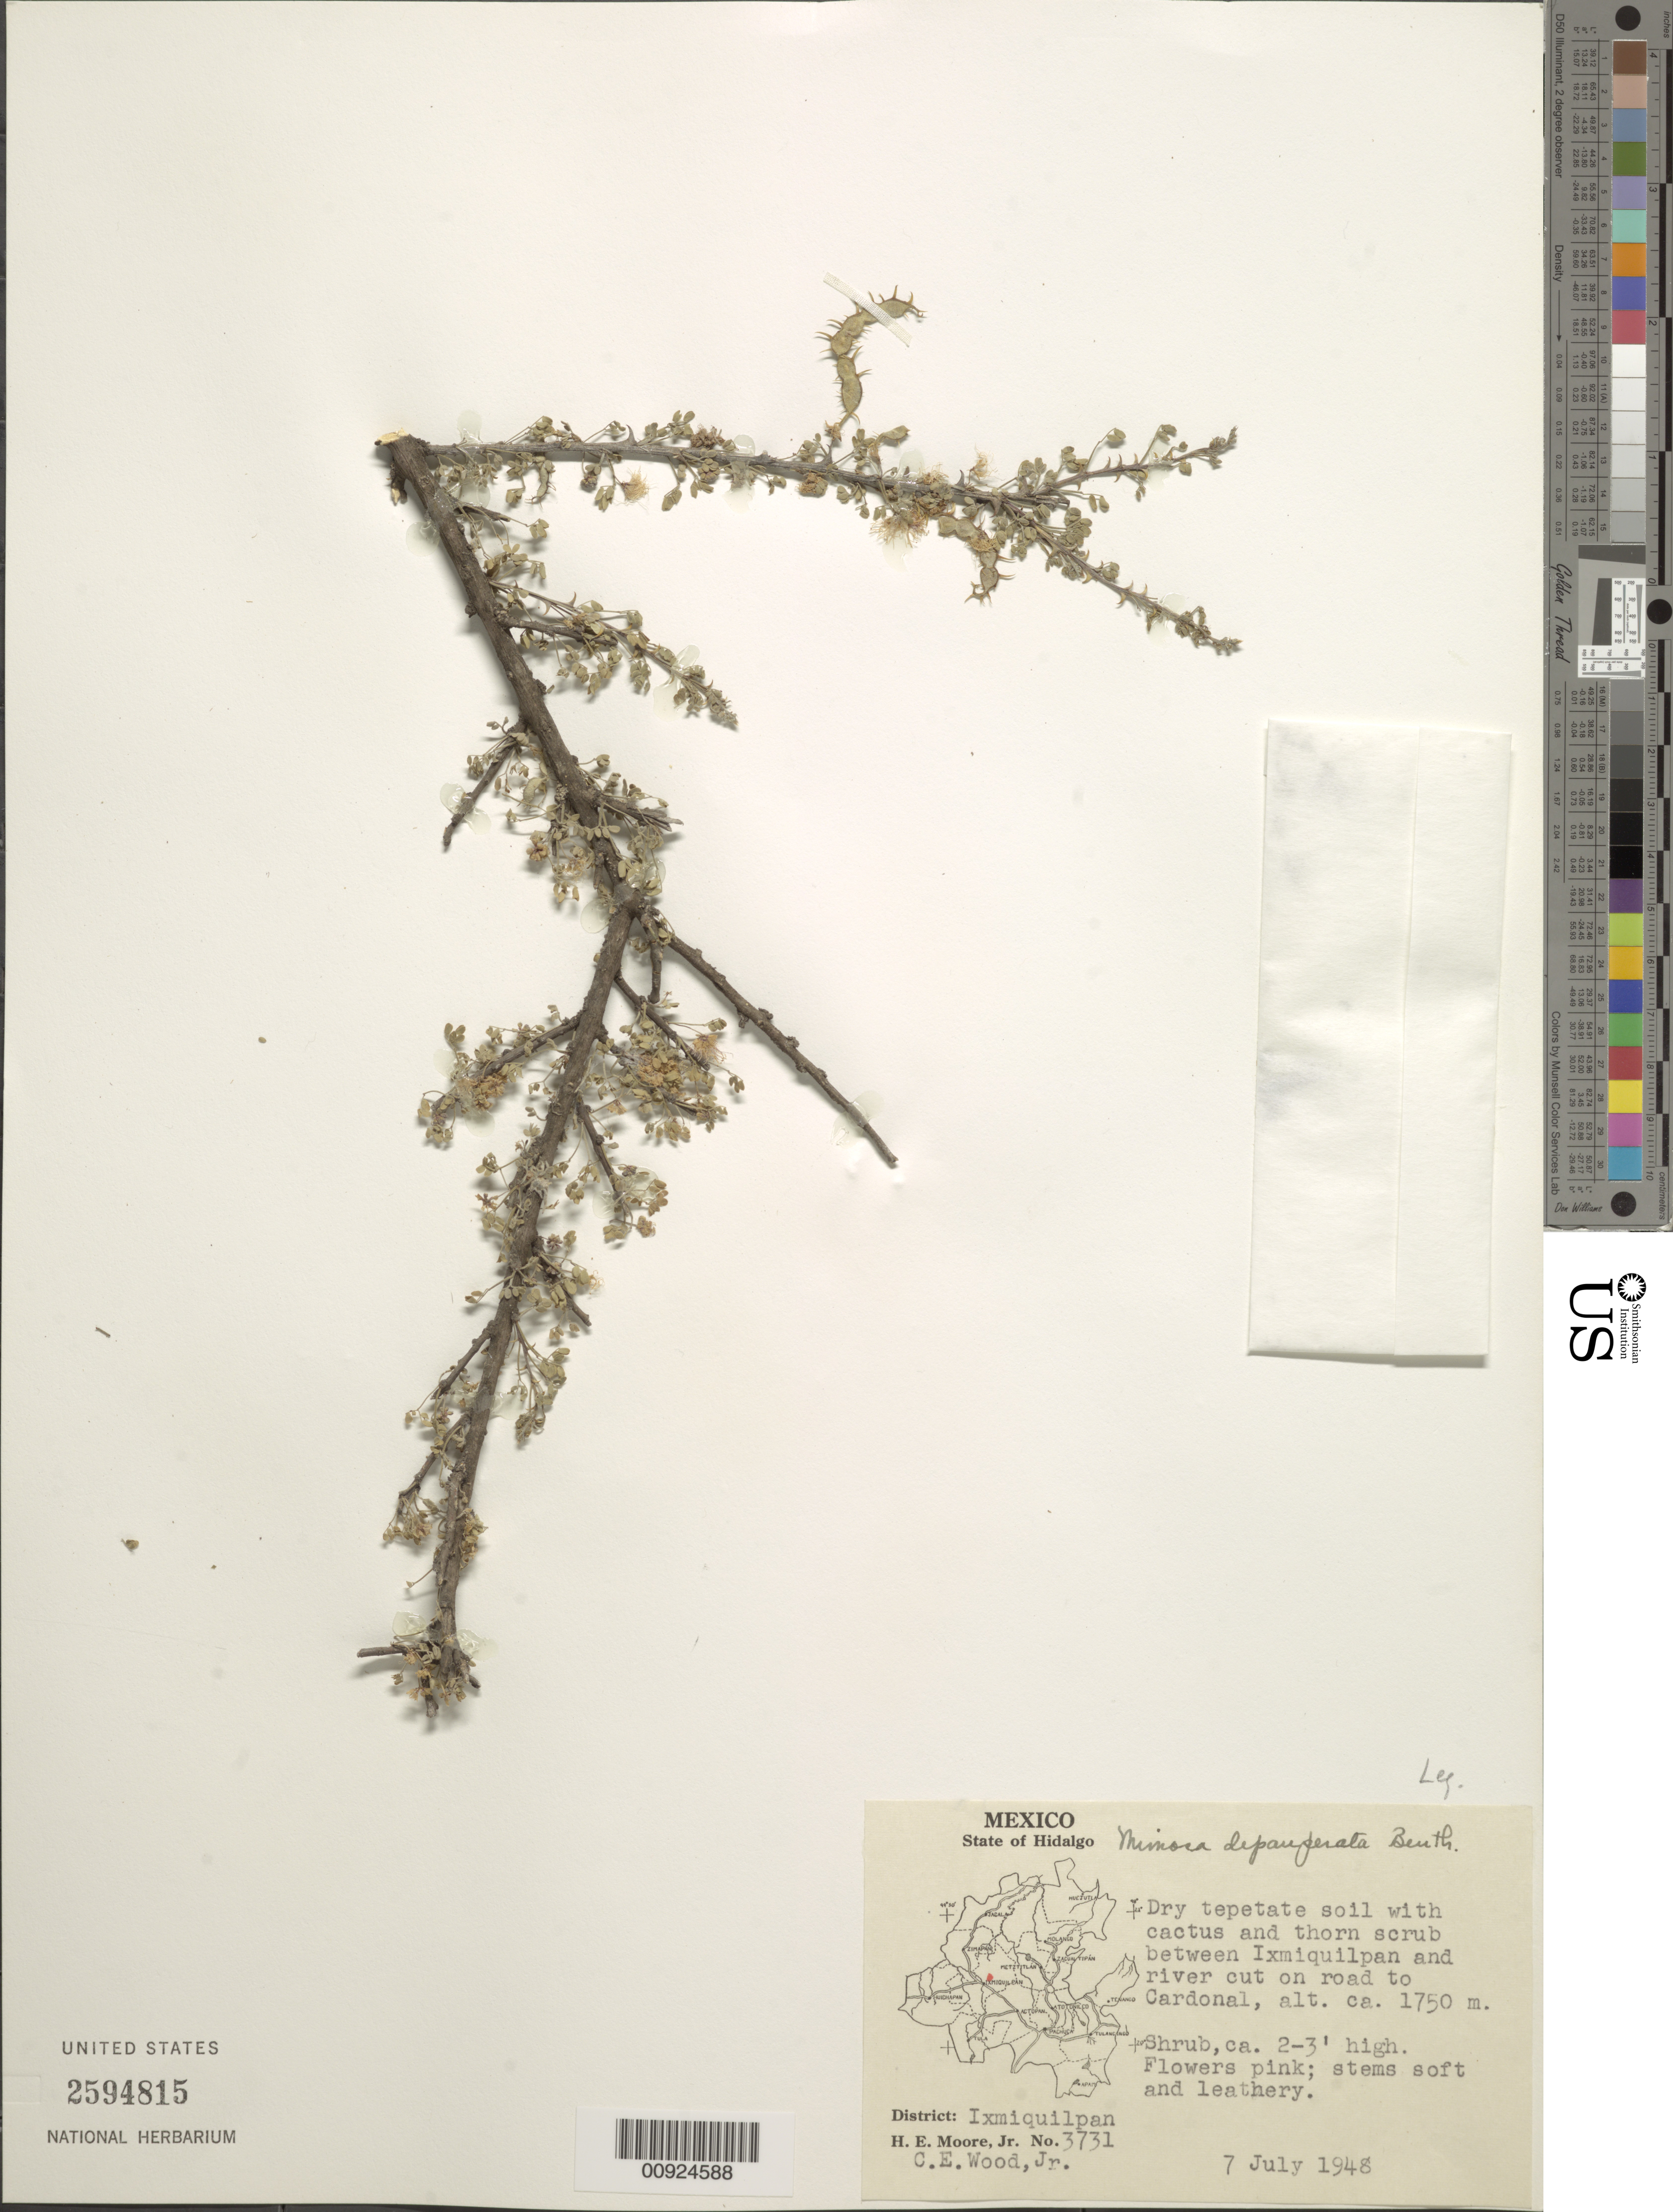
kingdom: Plantae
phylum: Tracheophyta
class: Magnoliopsida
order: Fabales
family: Fabaceae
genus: Mimosa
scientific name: Mimosa depauperata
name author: Benth.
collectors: H. E. Moore & C. Wood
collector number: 3731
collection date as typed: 07 Jul 1948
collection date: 1948-07-07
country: Mexico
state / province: Hidalgo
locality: Between Ixmiquilpan and river cut on road to Cardonal, State of Hidalgo.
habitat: Dry tepetate soil with cactus and thorn scrub.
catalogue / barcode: US 2594815